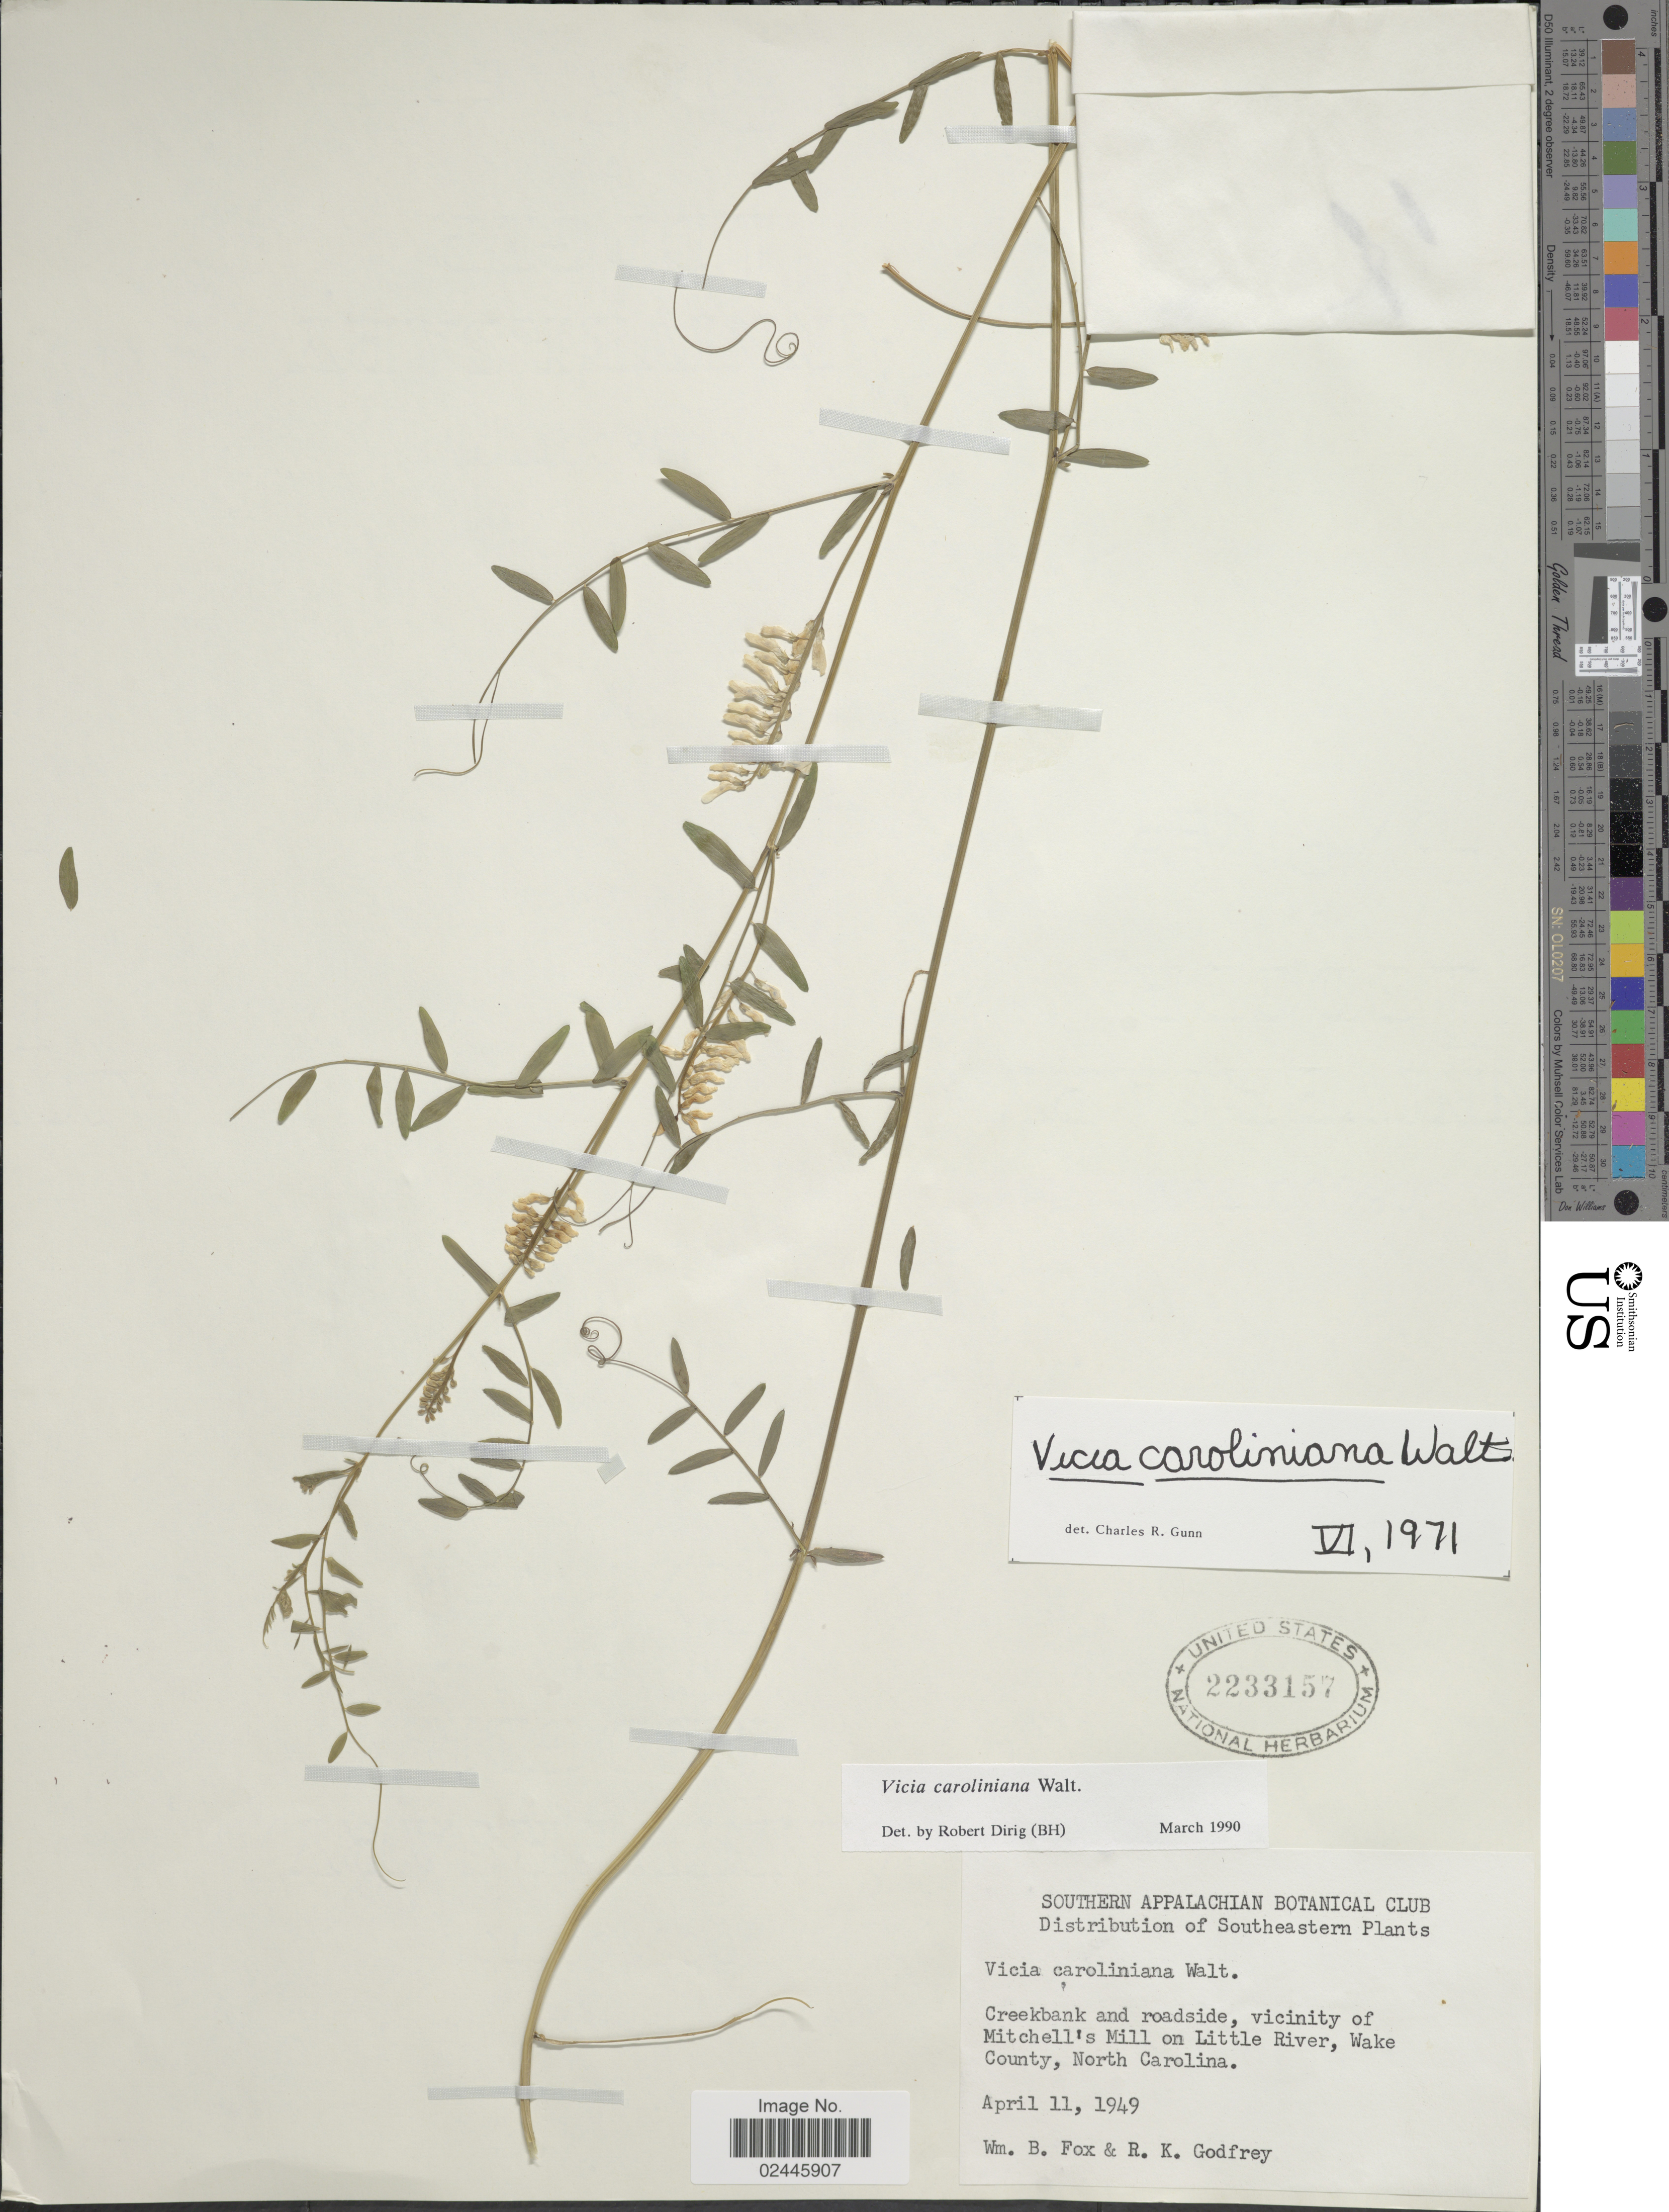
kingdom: Plantae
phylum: Tracheophyta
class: Magnoliopsida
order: Fabales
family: Fabaceae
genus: Vicia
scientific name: Vicia caroliniana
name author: Walter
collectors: W. B. Fox & R. K. Godfrey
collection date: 1949-04-11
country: United States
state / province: North Carolina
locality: Southerrn Appalachian, Southeastern, Creekbank and roadside, vicinity of Mitchell's Mill on Little River, Wake County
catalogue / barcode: US 2233157